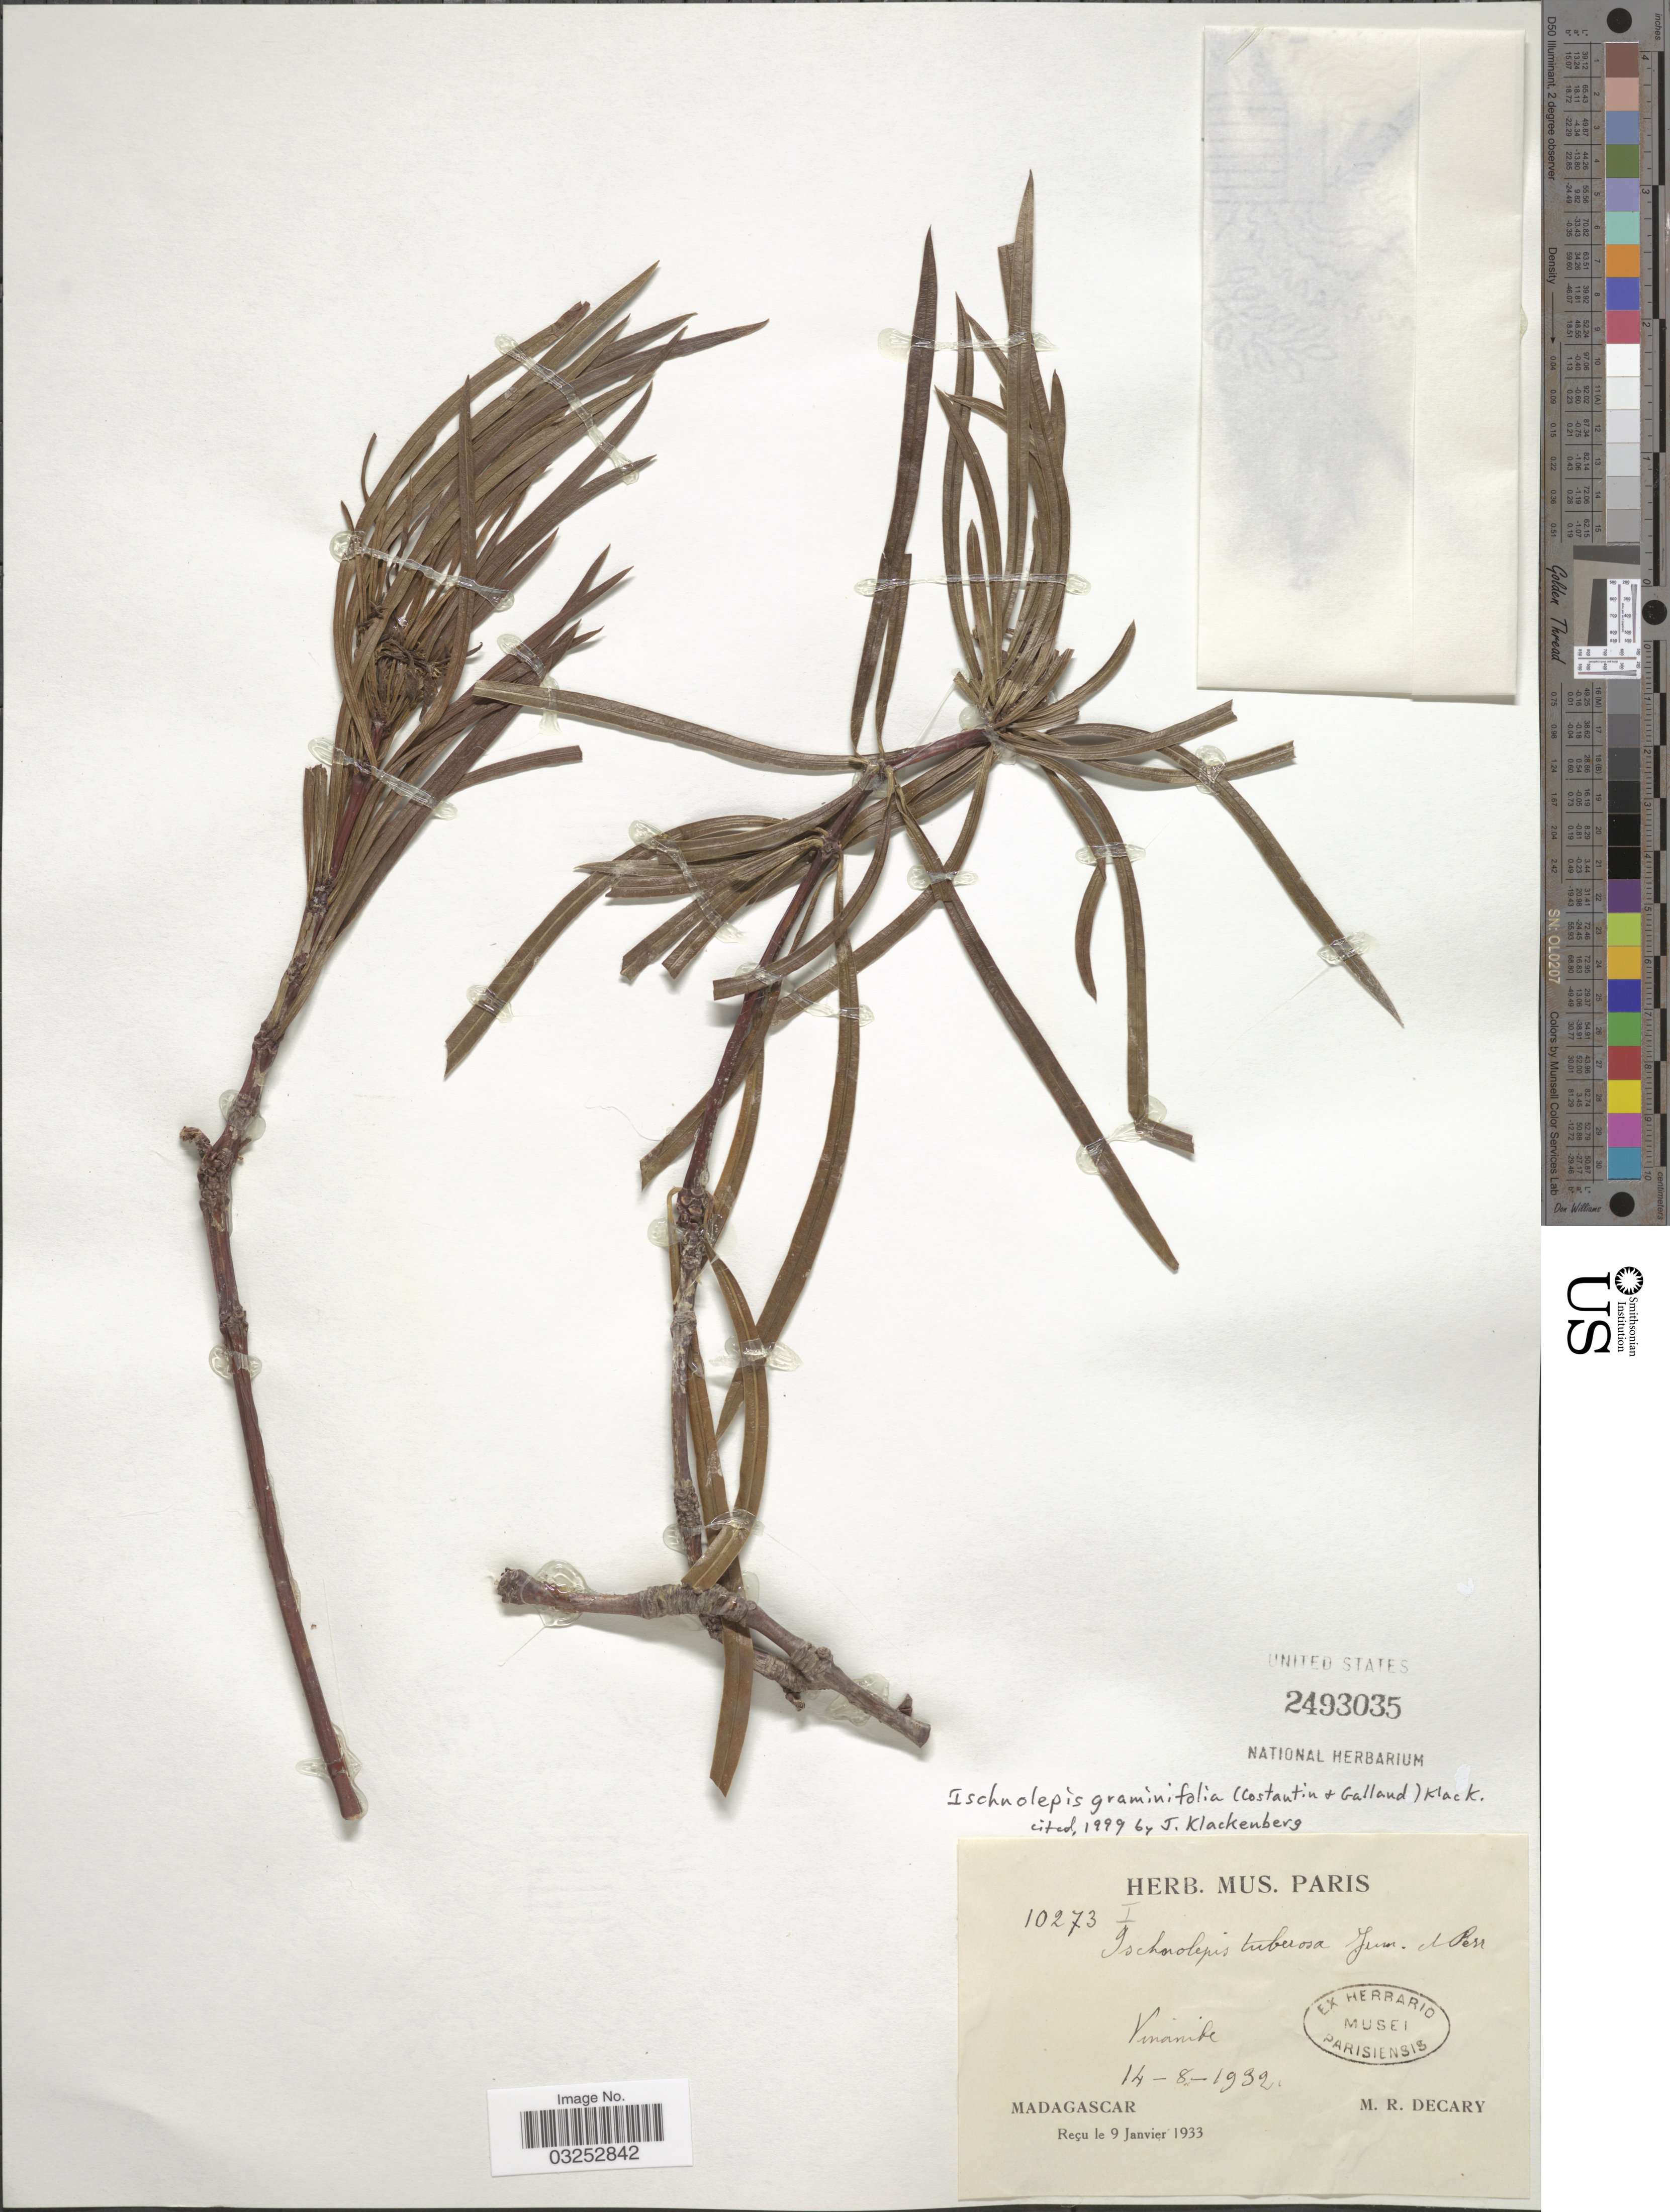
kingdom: Plantae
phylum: Tracheophyta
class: Magnoliopsida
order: Gentianales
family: Apocynaceae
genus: Ischnolepis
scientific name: Ischnolepis graminifolia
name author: (Costantin & Gallaud) Klack.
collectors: R. Decary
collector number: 10273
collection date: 1932-08-14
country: Madagascar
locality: Vinanibe.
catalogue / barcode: US 2493035